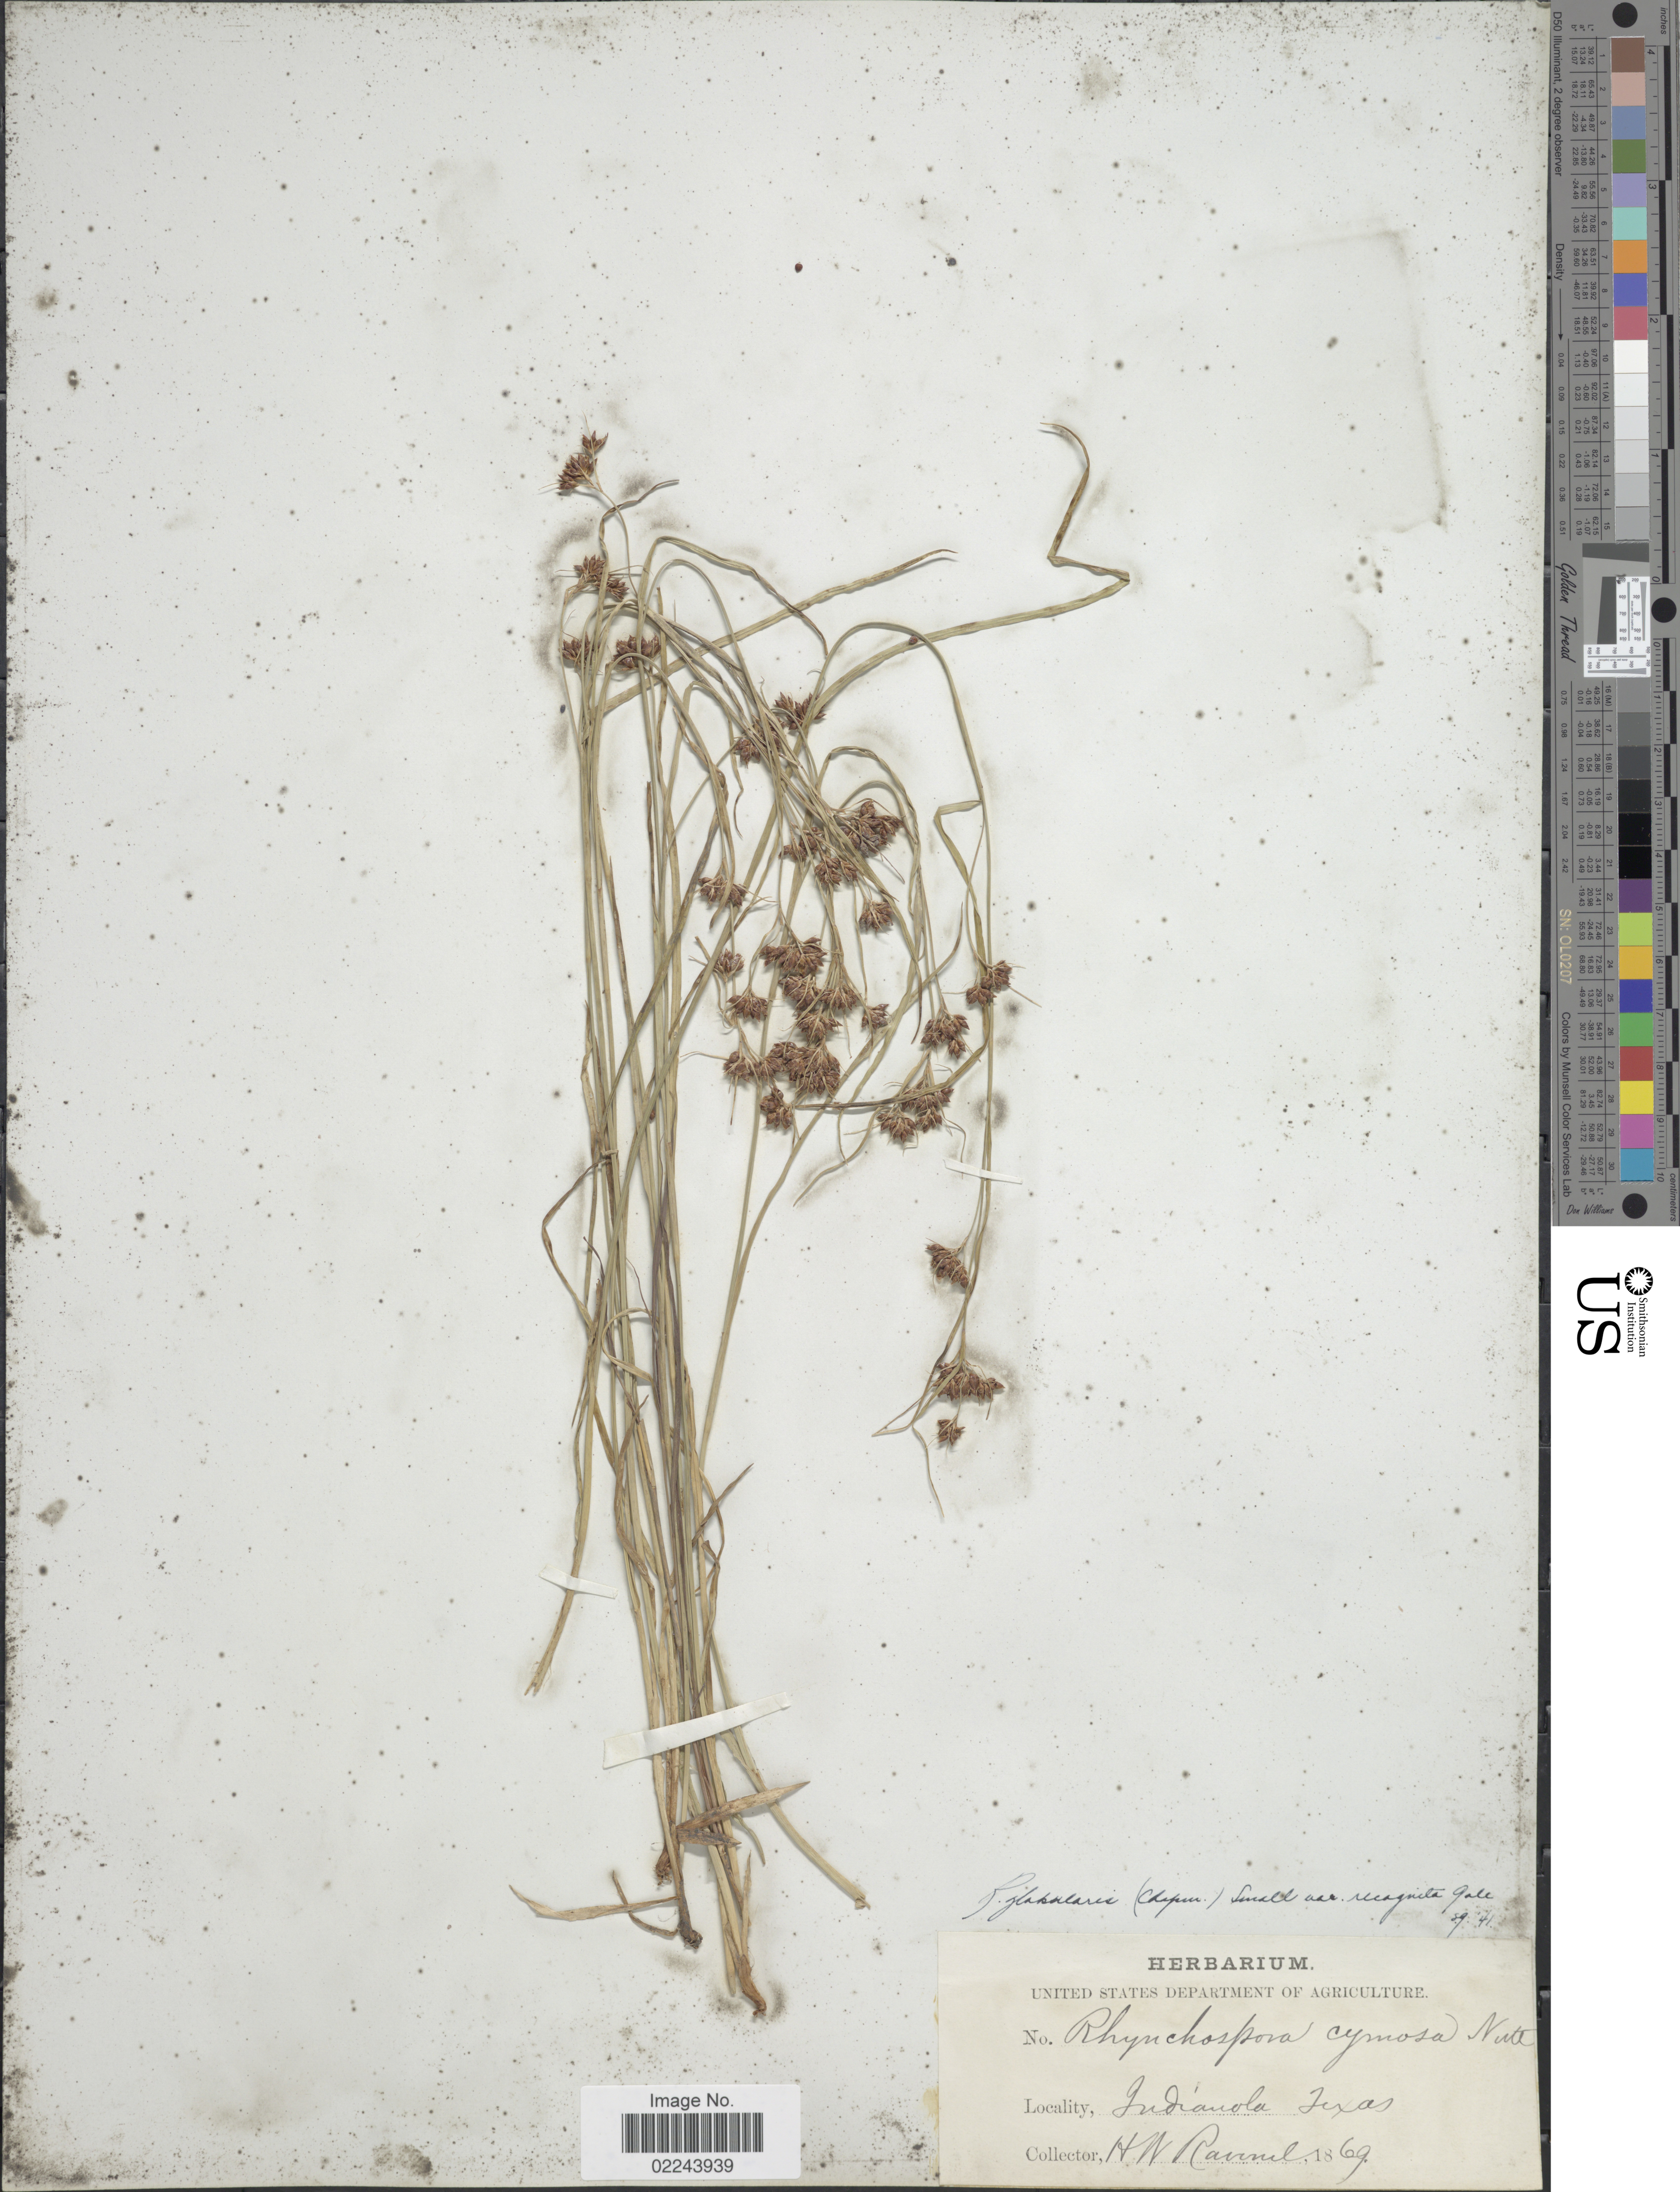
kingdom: Plantae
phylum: Tracheophyta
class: Liliopsida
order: Poales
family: Cyperaceae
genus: Rhynchospora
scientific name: Rhynchospora recognita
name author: (Gale) Kral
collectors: H. Ravenel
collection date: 1869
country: United States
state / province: Texas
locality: Indianola